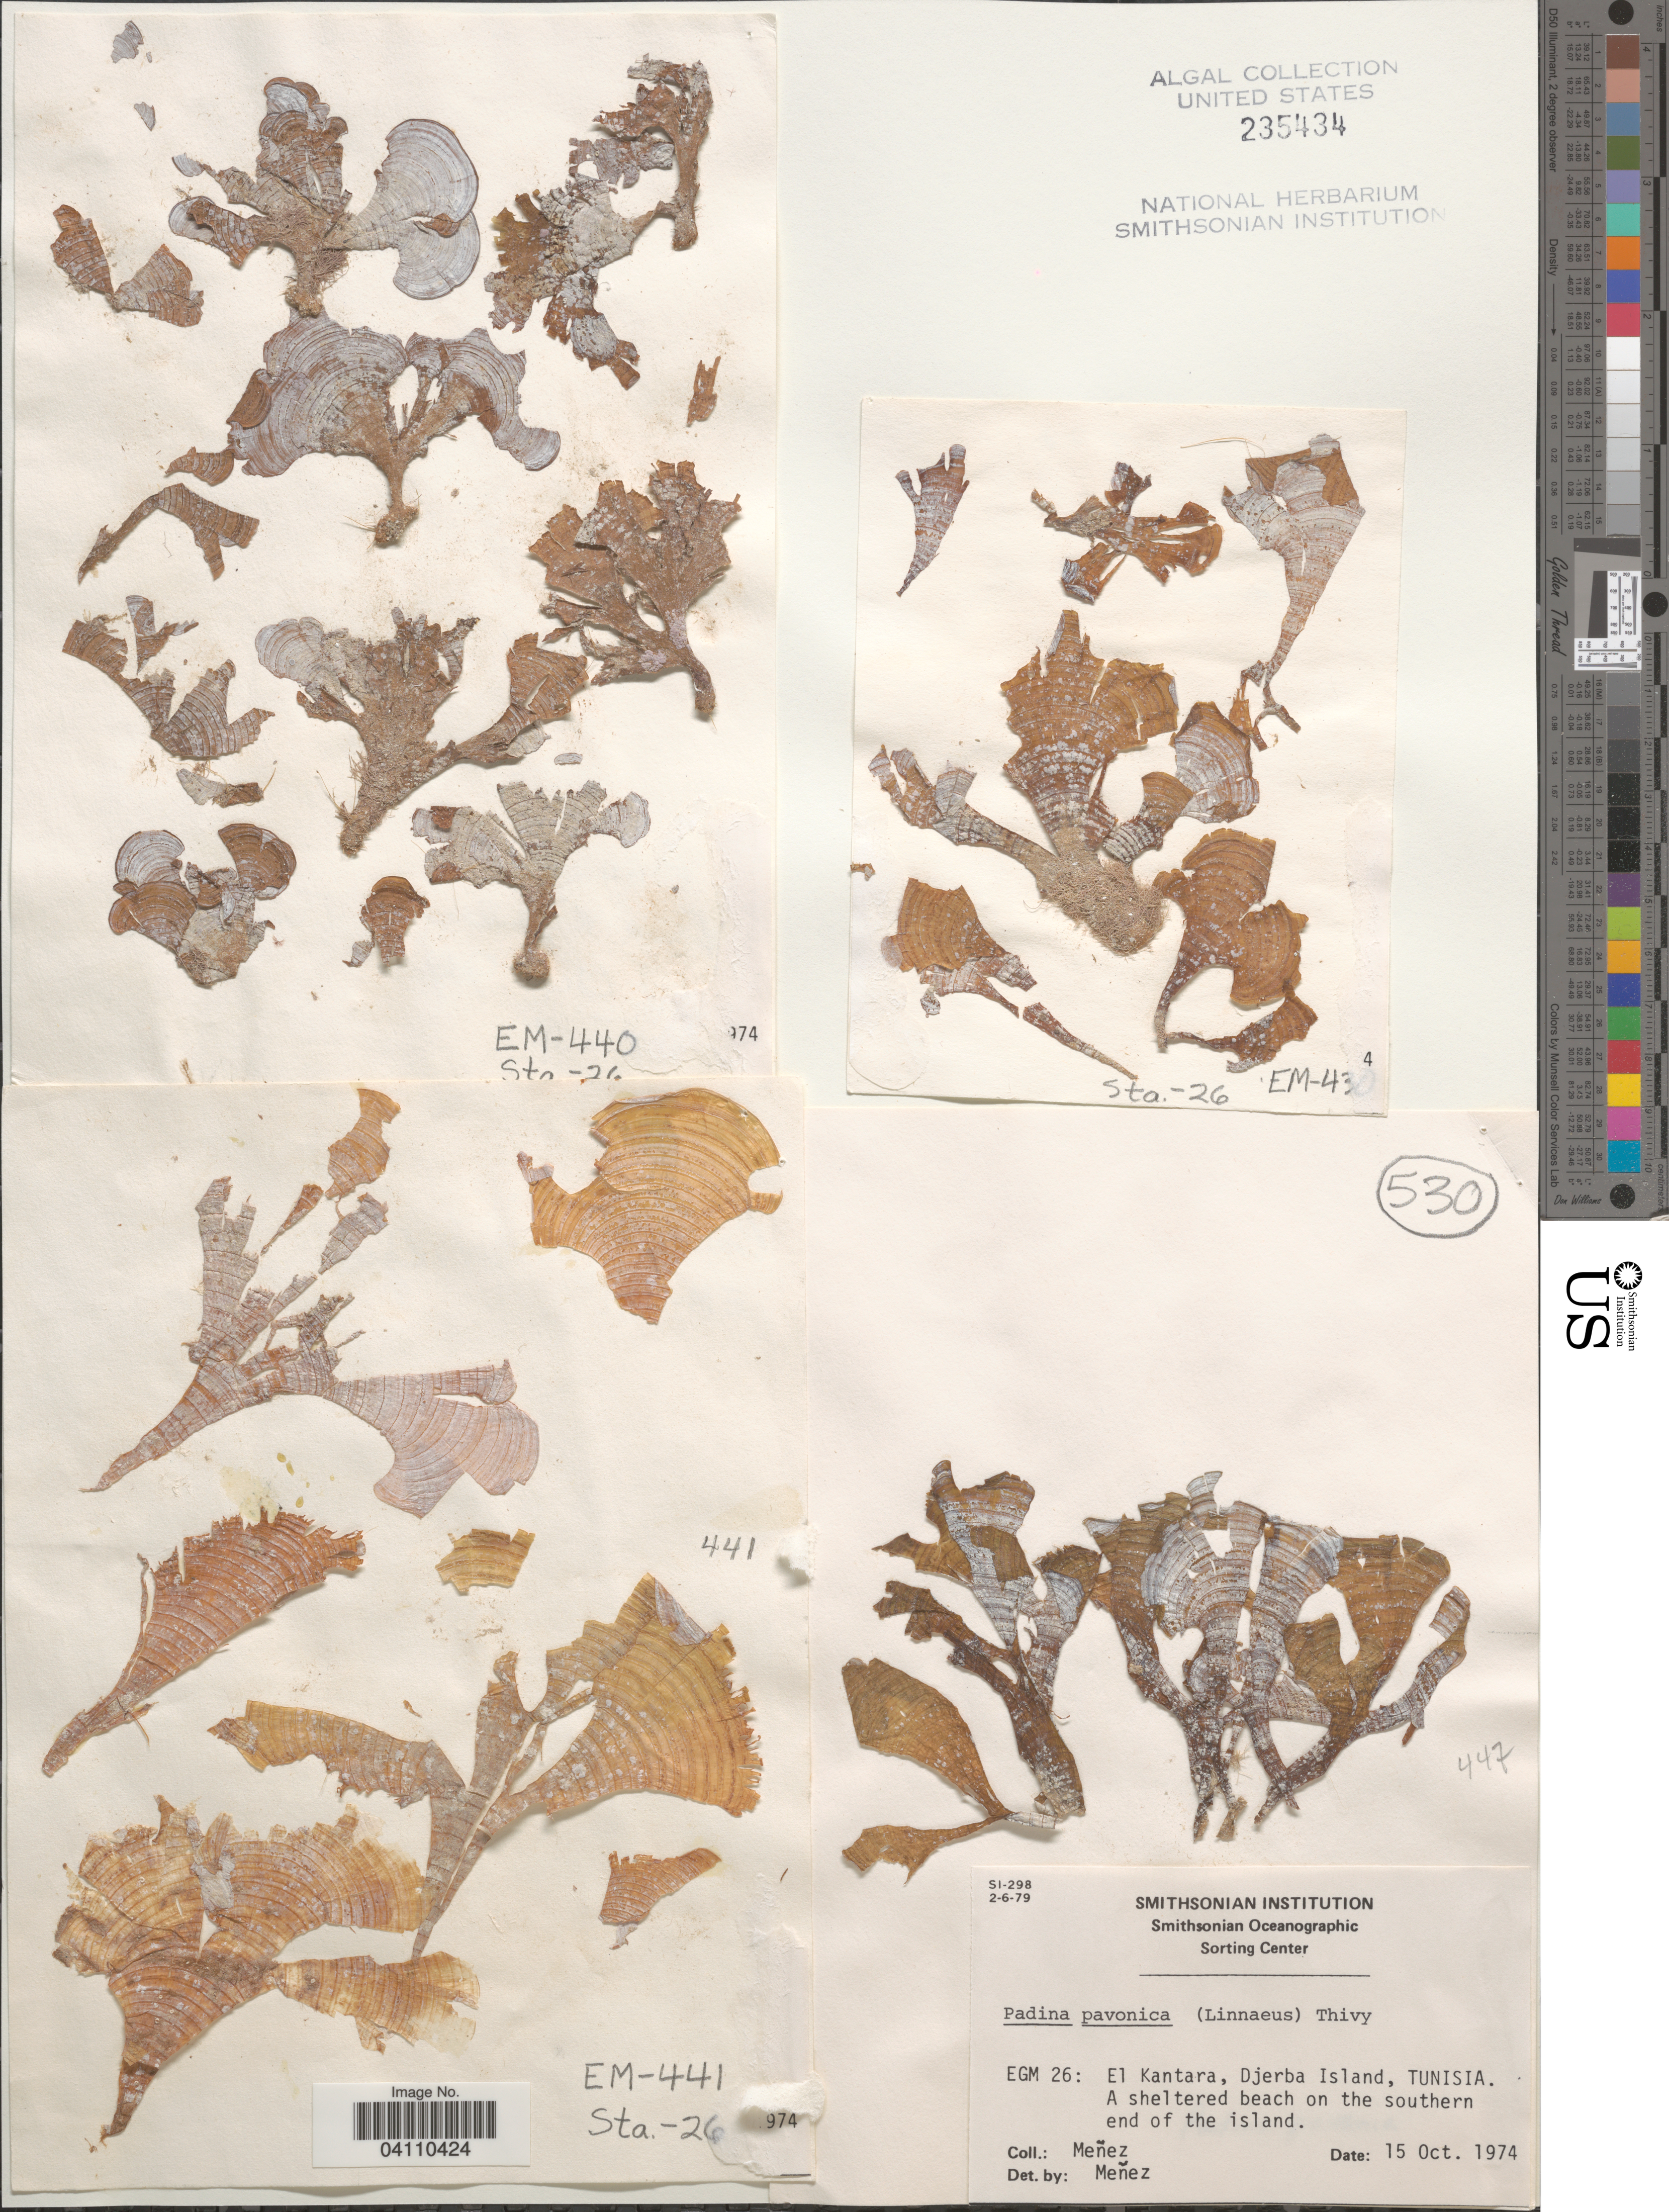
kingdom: Chromista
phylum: Ochrophyta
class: Phaeophyceae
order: Dictyotales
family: Dictyotaceae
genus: Padina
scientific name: Padina pavonica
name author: (L.) Thivy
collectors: Menez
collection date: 1974-10-15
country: Tunisia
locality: EGM 26: El Kantara, Djerba Island, Tunisia. A sheltered beach on the southern end of the island.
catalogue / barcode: US 235434